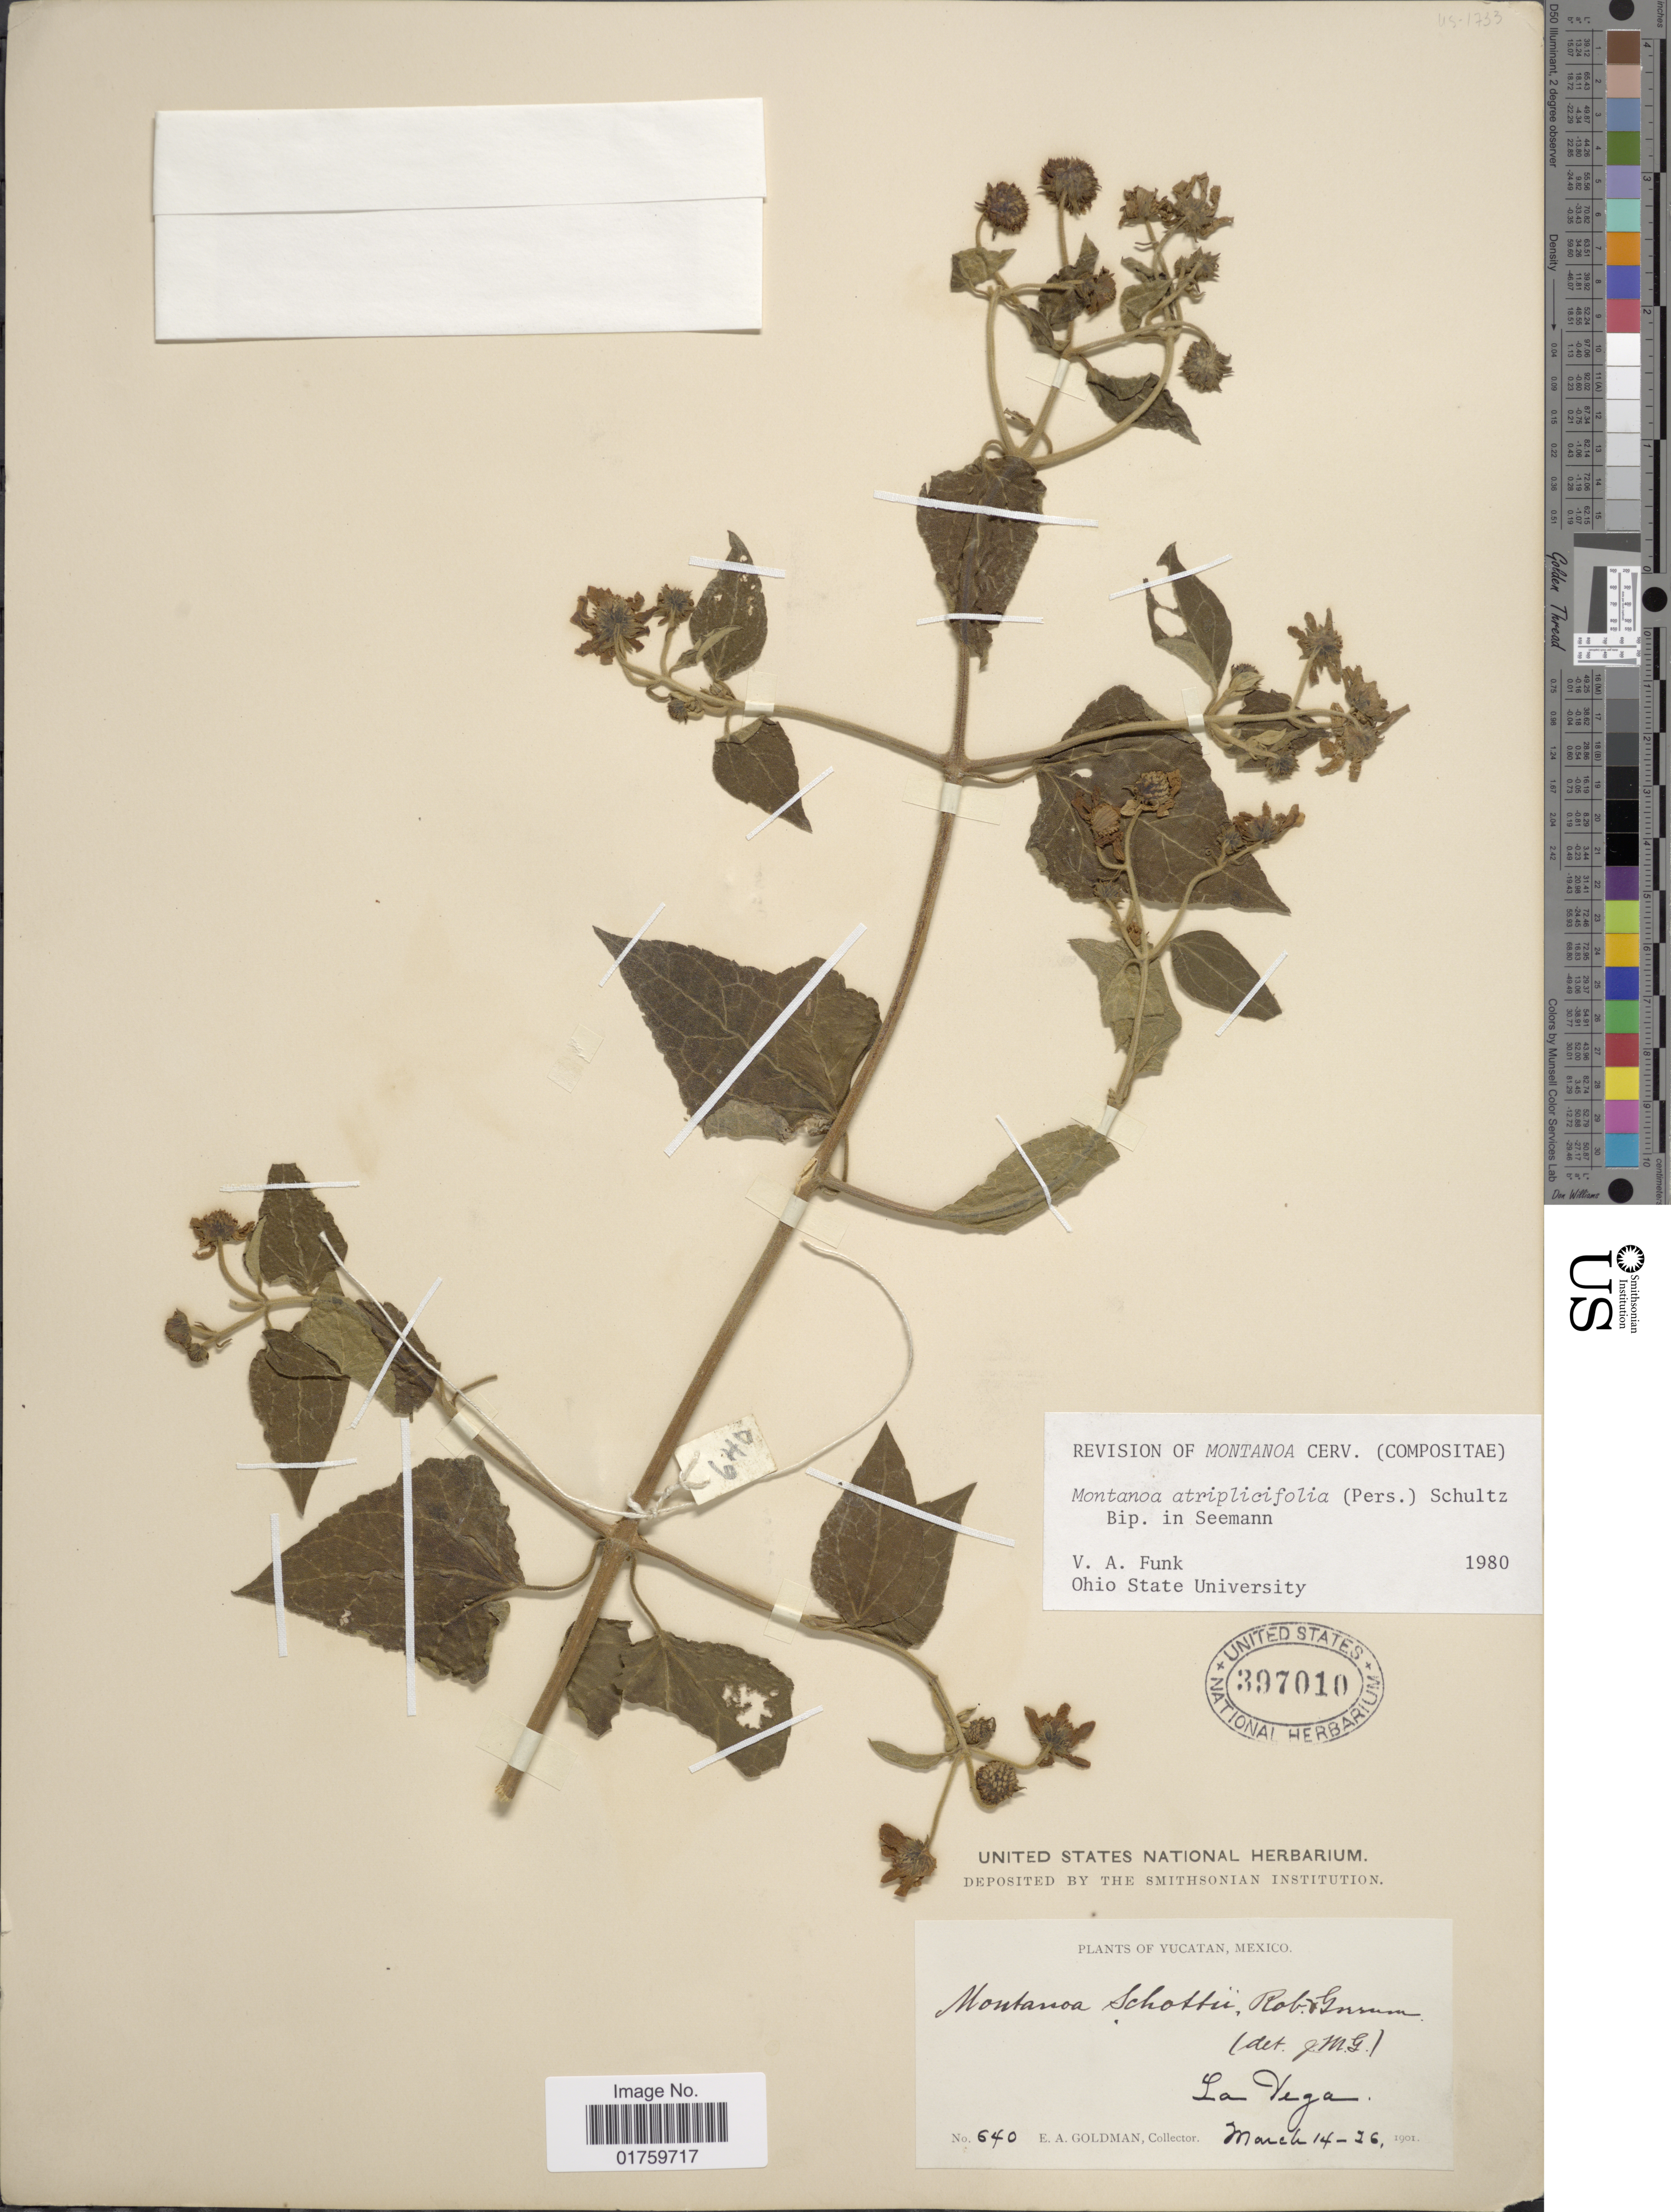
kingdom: Plantae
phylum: Tracheophyta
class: Magnoliopsida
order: Asterales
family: Asteraceae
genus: Montanoa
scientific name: Montanoa atriplicifolia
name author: (Pers.) Sch. Bip.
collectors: E. A. Goldman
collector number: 640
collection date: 1901-03-14/1901-03-26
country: Mexico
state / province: Yucatán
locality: La Vega.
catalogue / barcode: US 397010